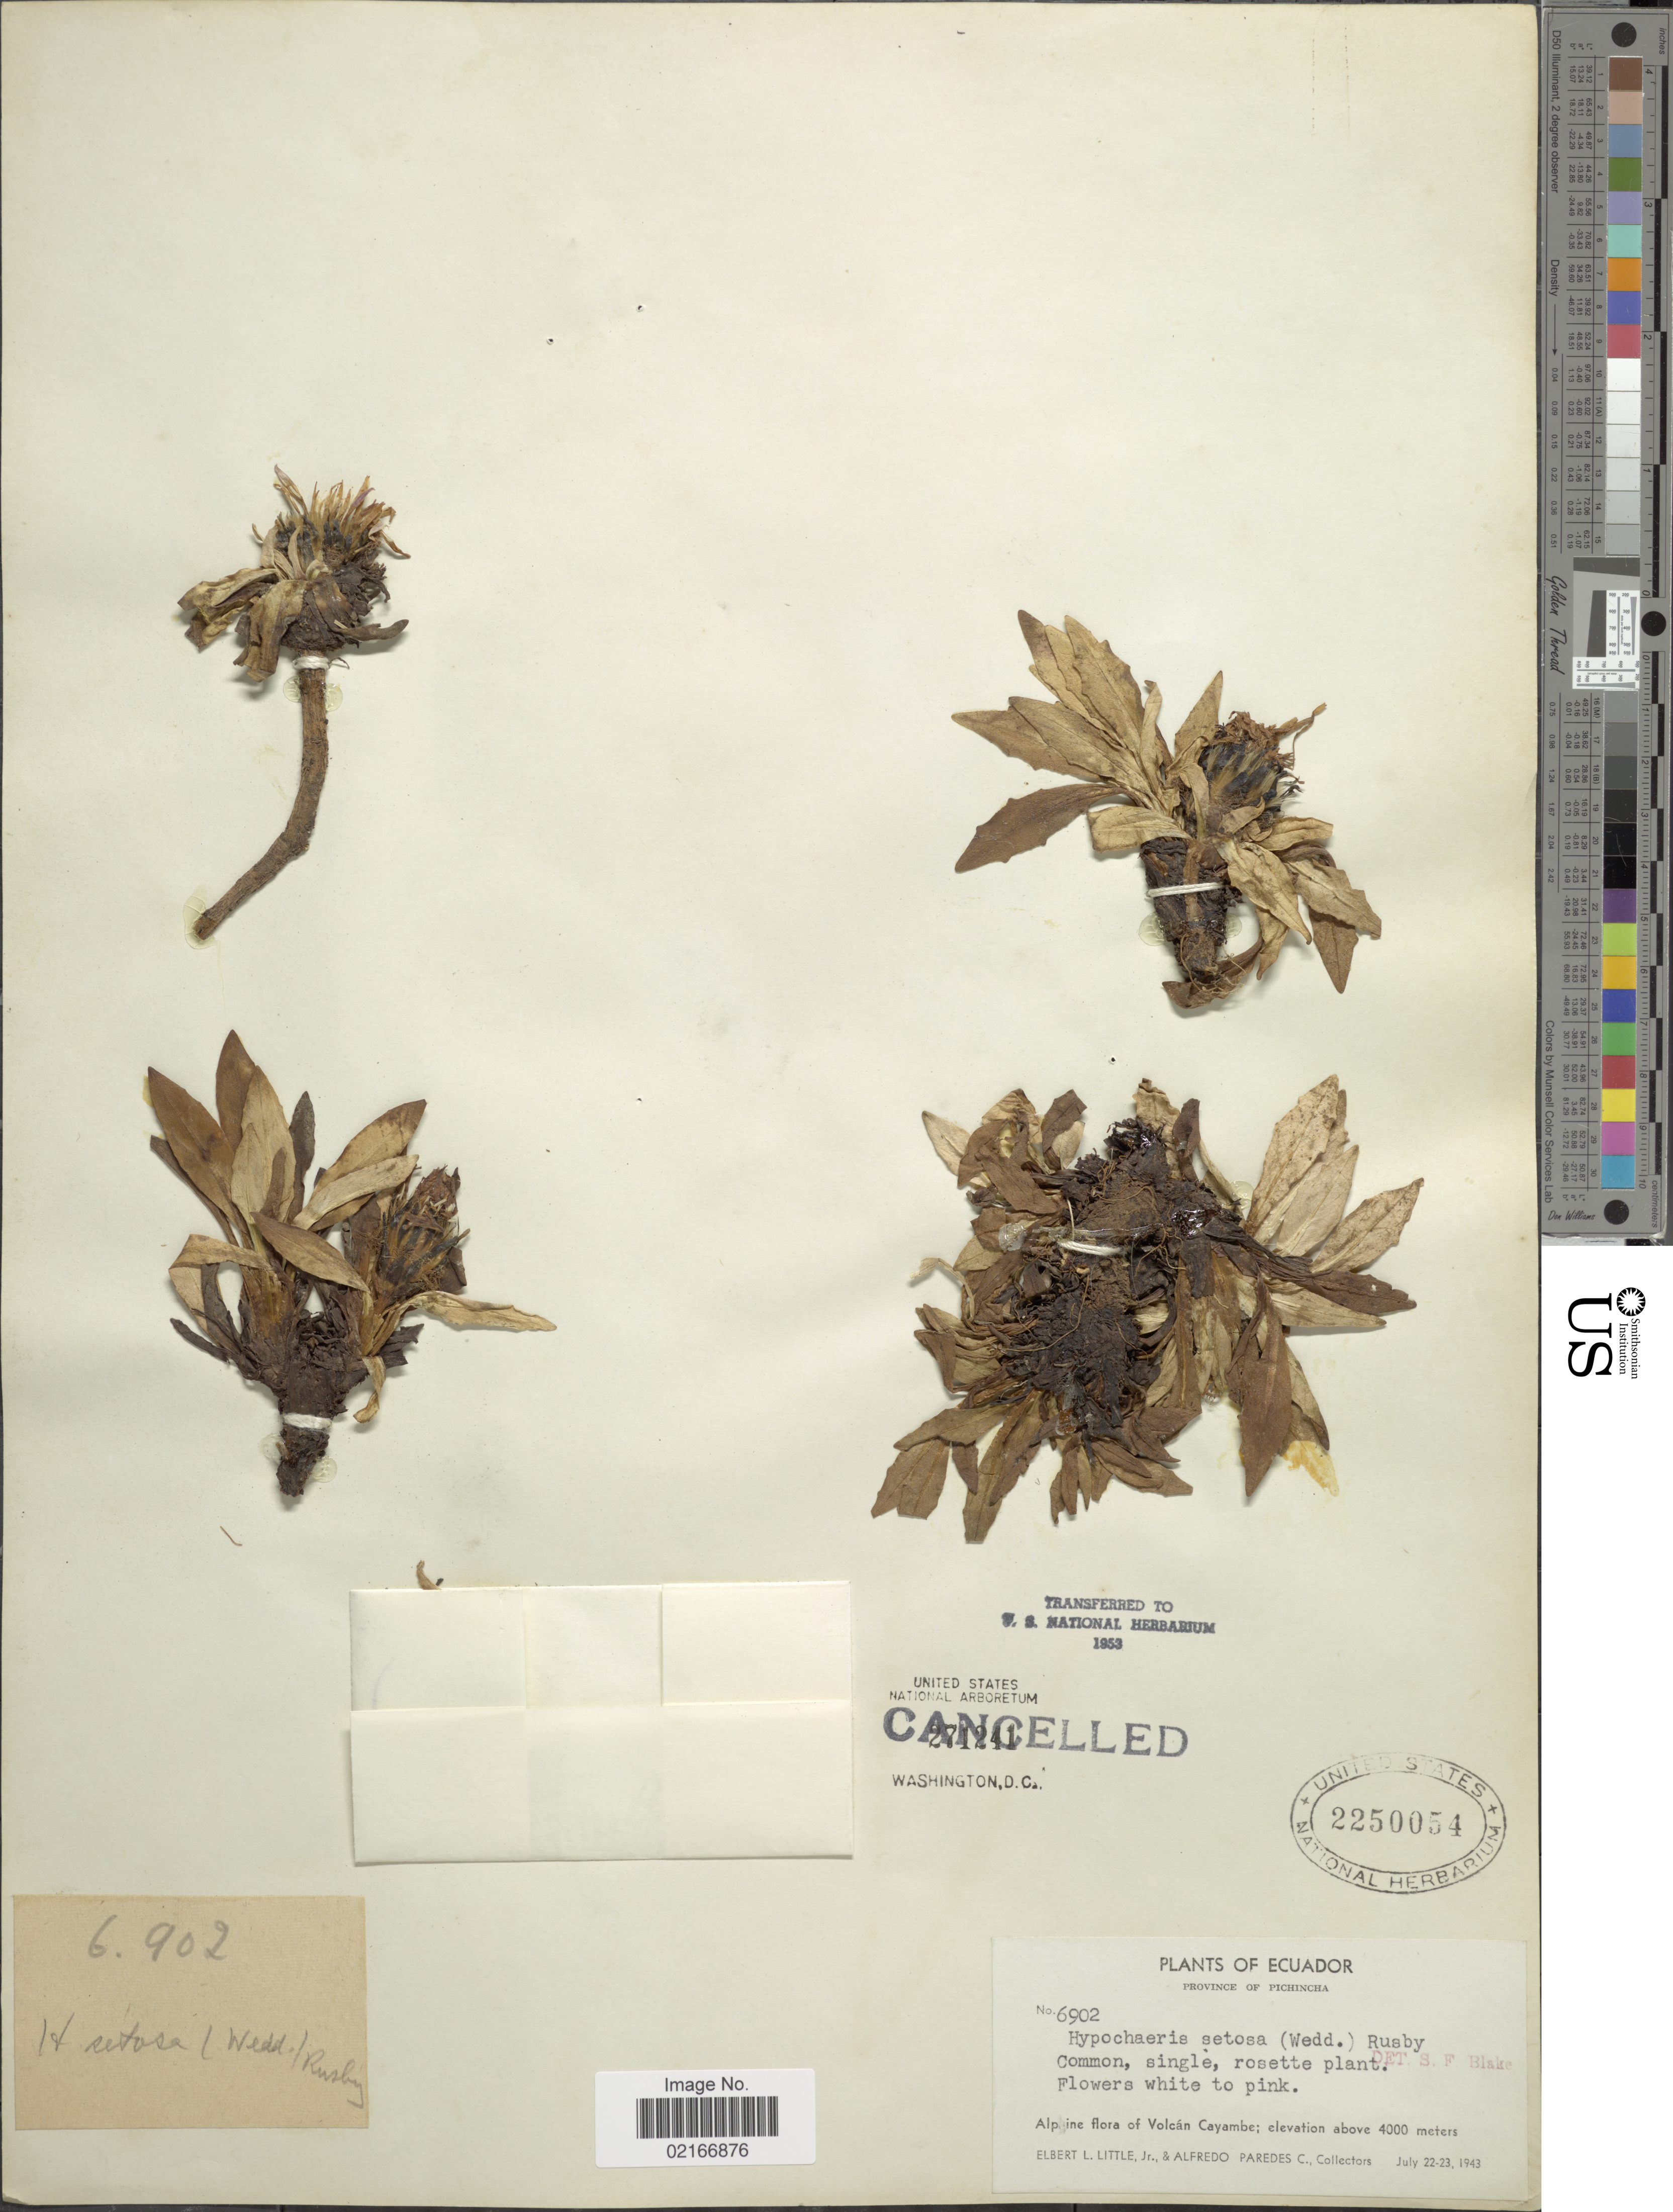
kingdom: Plantae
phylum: Tracheophyta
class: Magnoliopsida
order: Asterales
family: Asteraceae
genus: Hypochaeris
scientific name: Hypochaeris setosa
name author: Formánek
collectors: E. L. Little & A. Paredes C.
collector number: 6902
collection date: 1943-07-22/1943-07-23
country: Ecuador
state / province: Pichincha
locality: Volcán Cayambe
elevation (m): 4000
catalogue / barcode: US 2250054